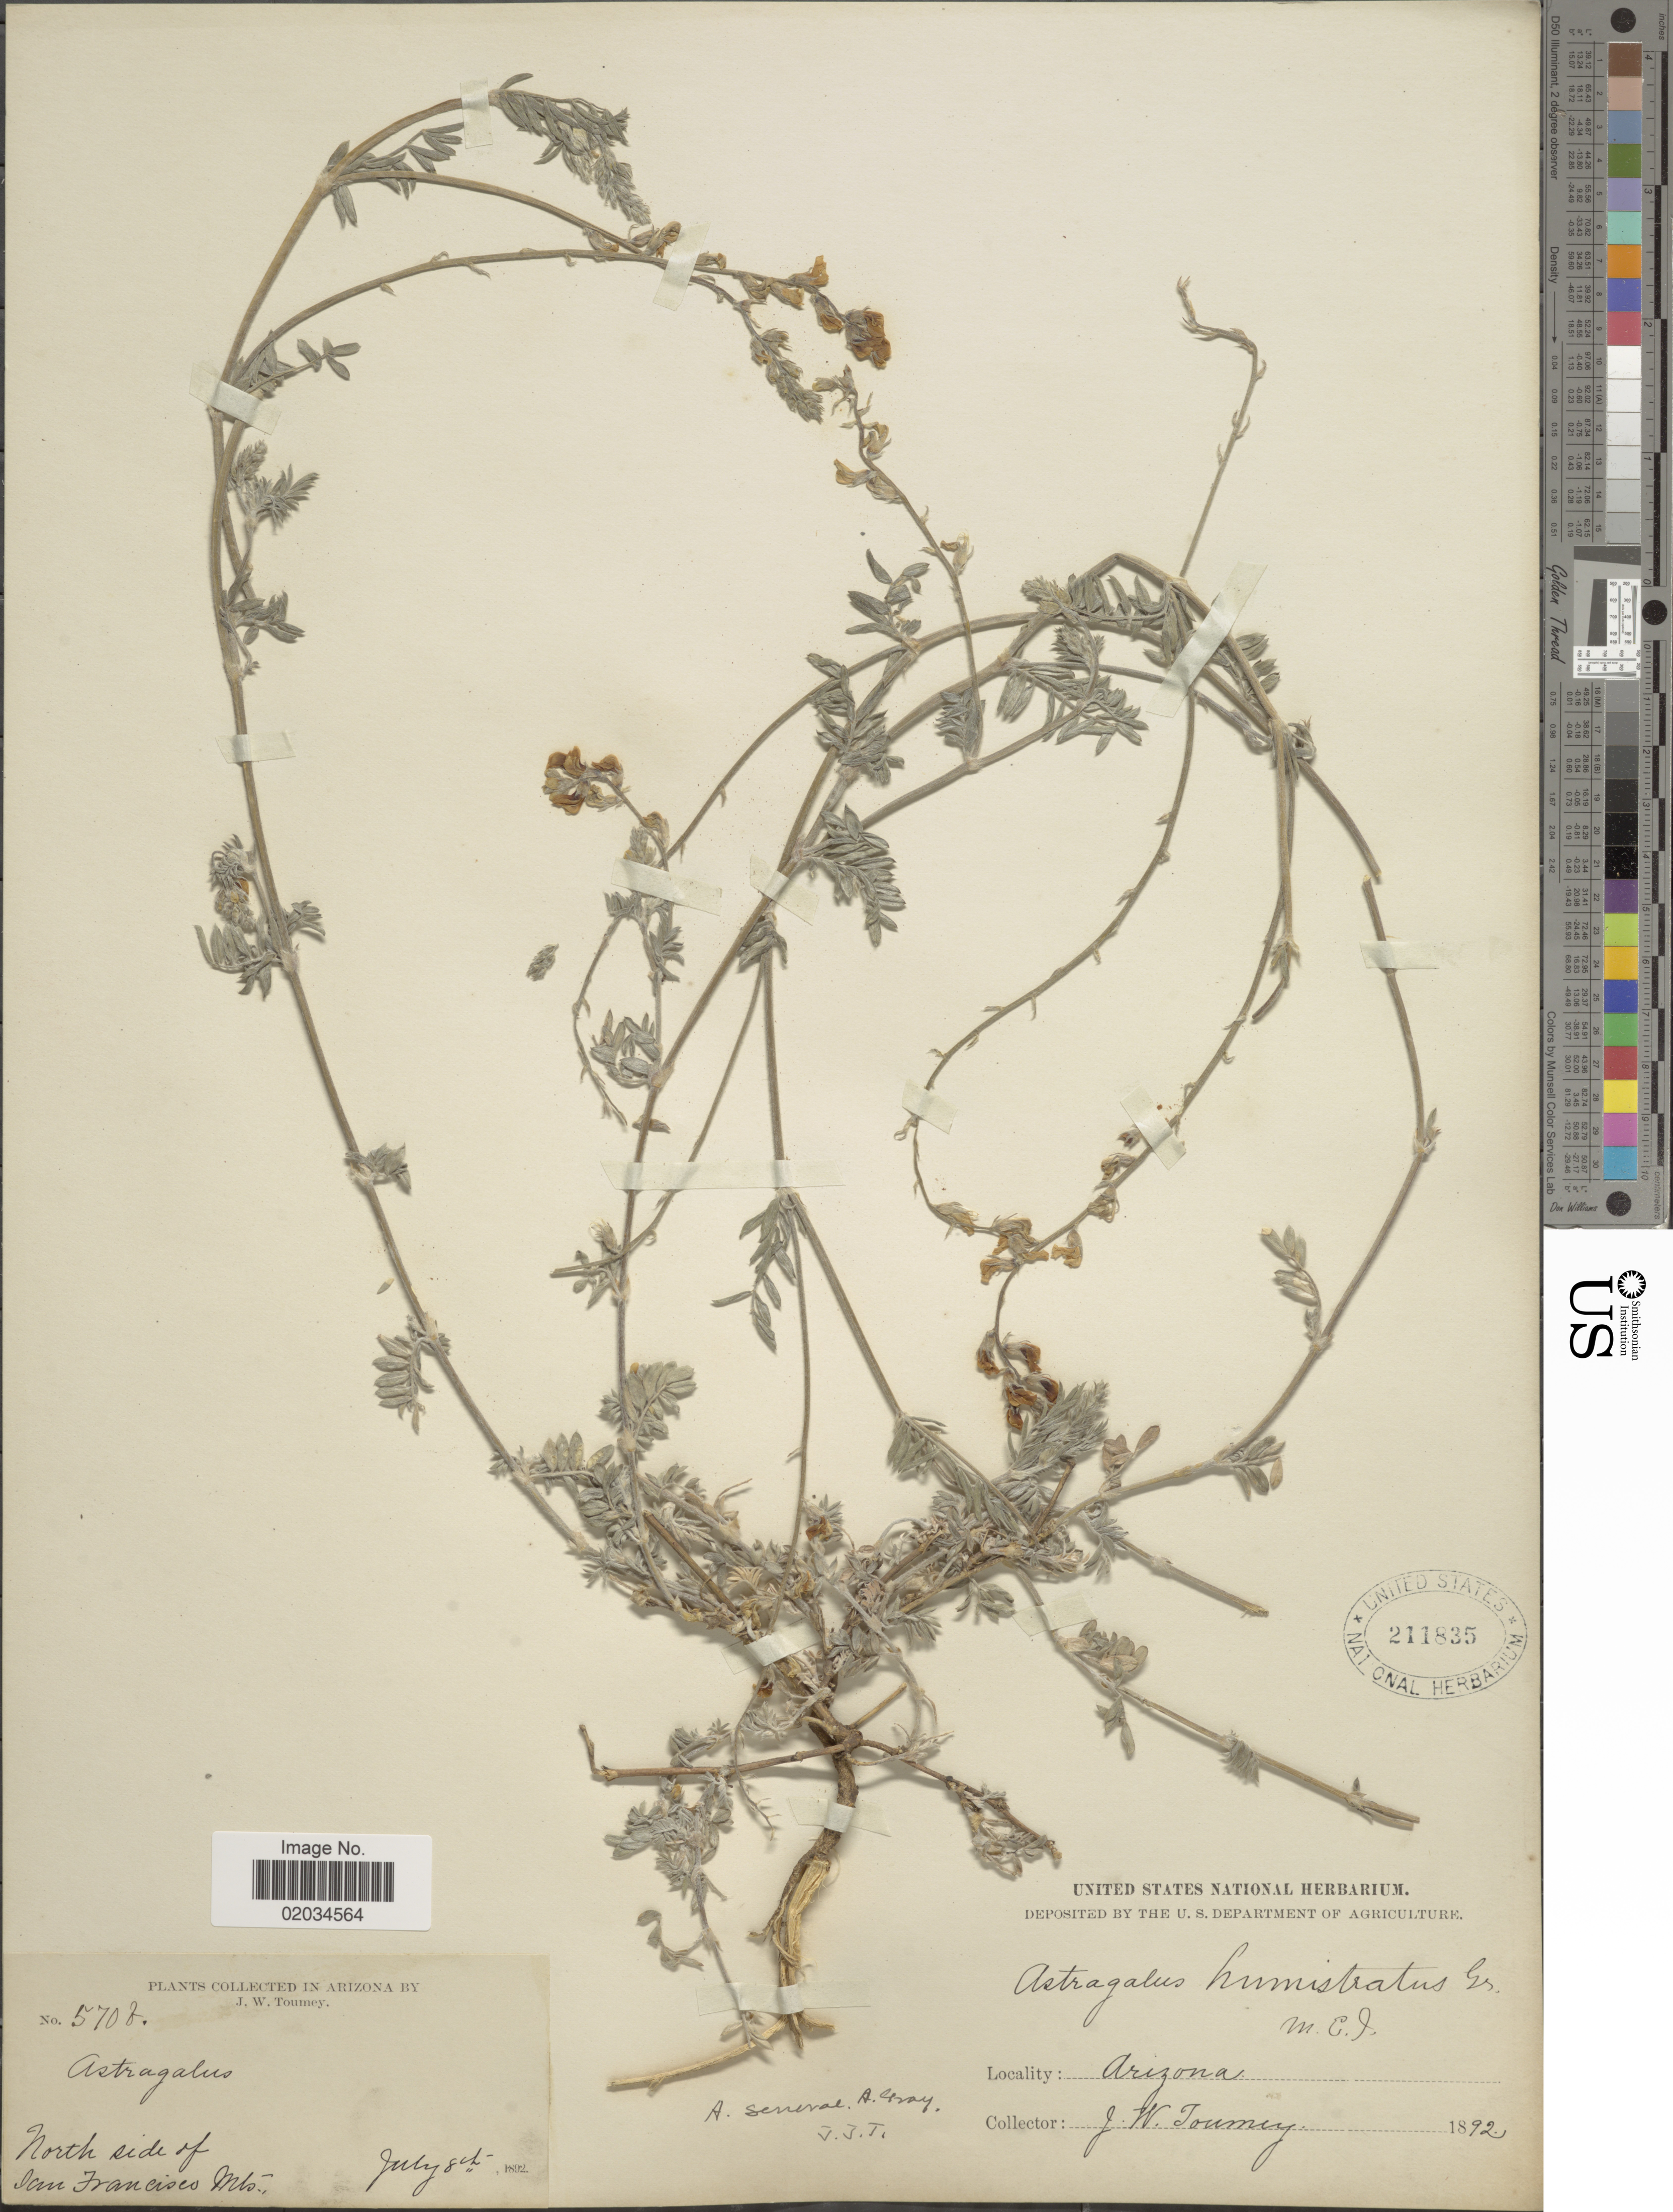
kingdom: Plantae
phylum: Tracheophyta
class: Magnoliopsida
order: Fabales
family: Fabaceae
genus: Astragalus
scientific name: Astragalus sonorae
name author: A. Gray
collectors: J. W. Toumey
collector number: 5708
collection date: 1892-07-08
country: United States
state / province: Arizona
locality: North side of San Francisco Mts.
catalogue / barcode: US 211835